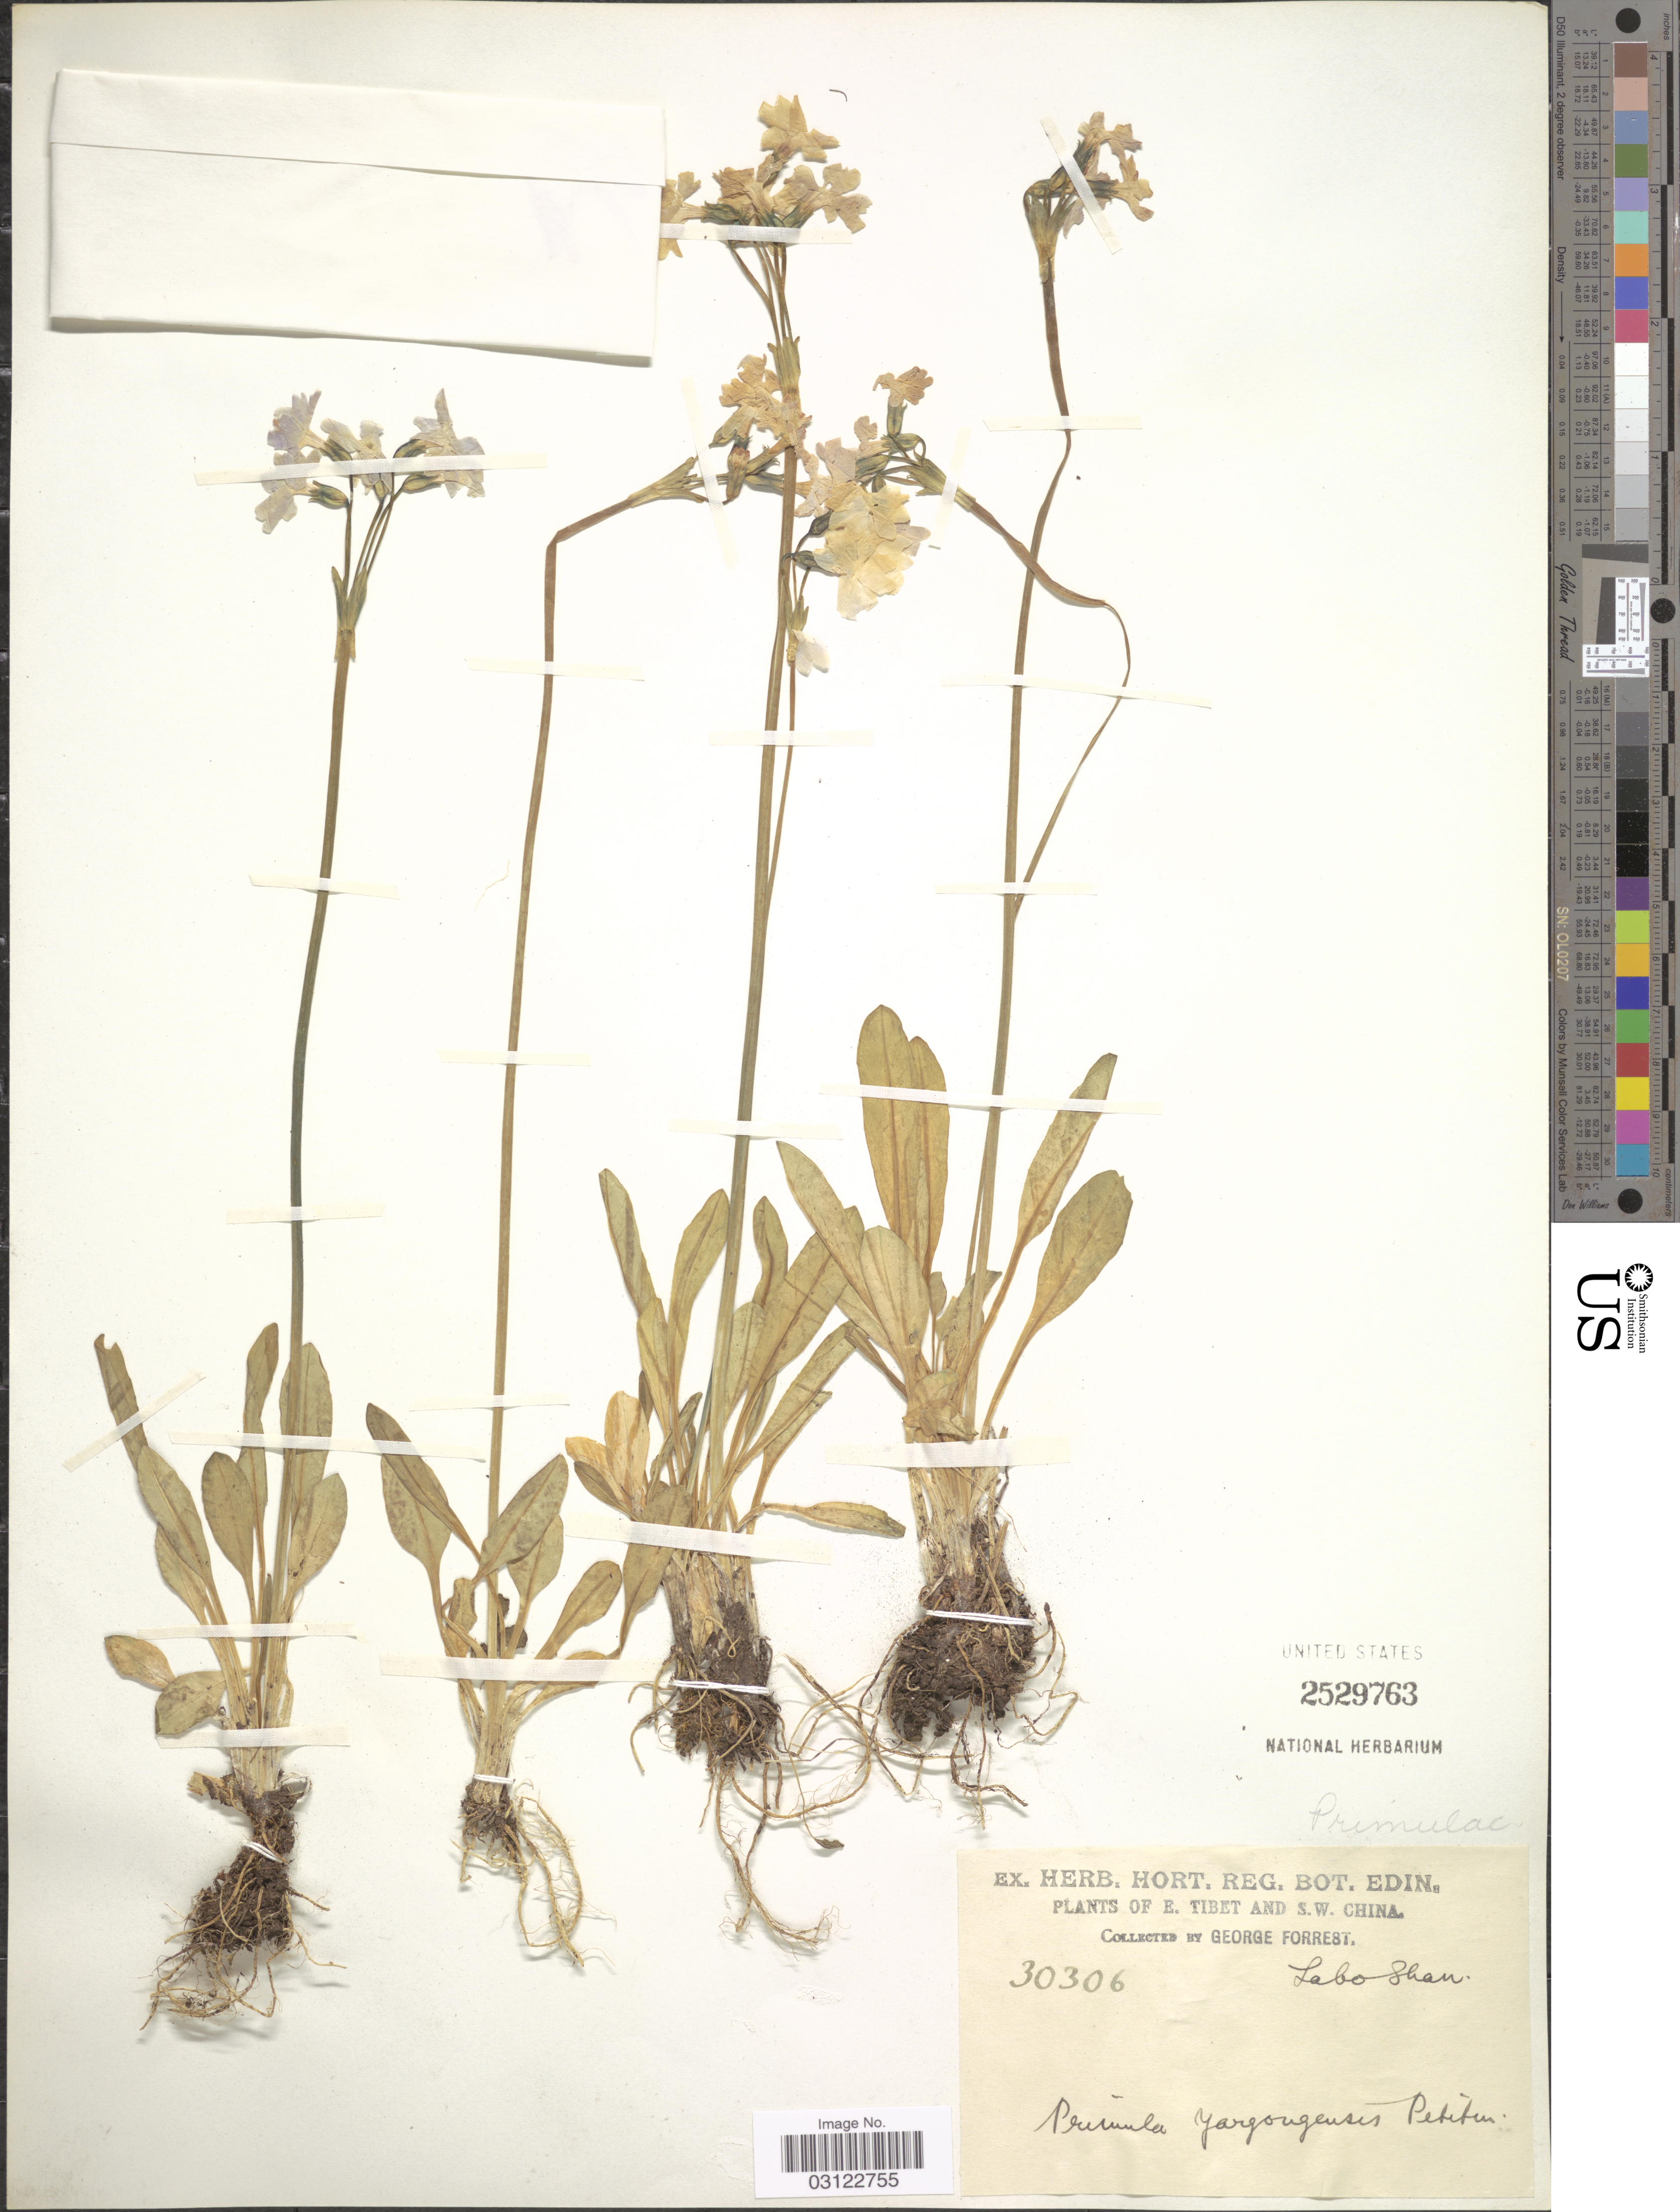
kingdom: Plantae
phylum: Tracheophyta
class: Magnoliopsida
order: Ericales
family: Primulaceae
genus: Primula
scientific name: Primula yargongensis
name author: Petitm.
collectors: G. Forrest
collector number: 30306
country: China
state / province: Xizang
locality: E. Tibet and S.W. China. Labo Shan.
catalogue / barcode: US 2529763